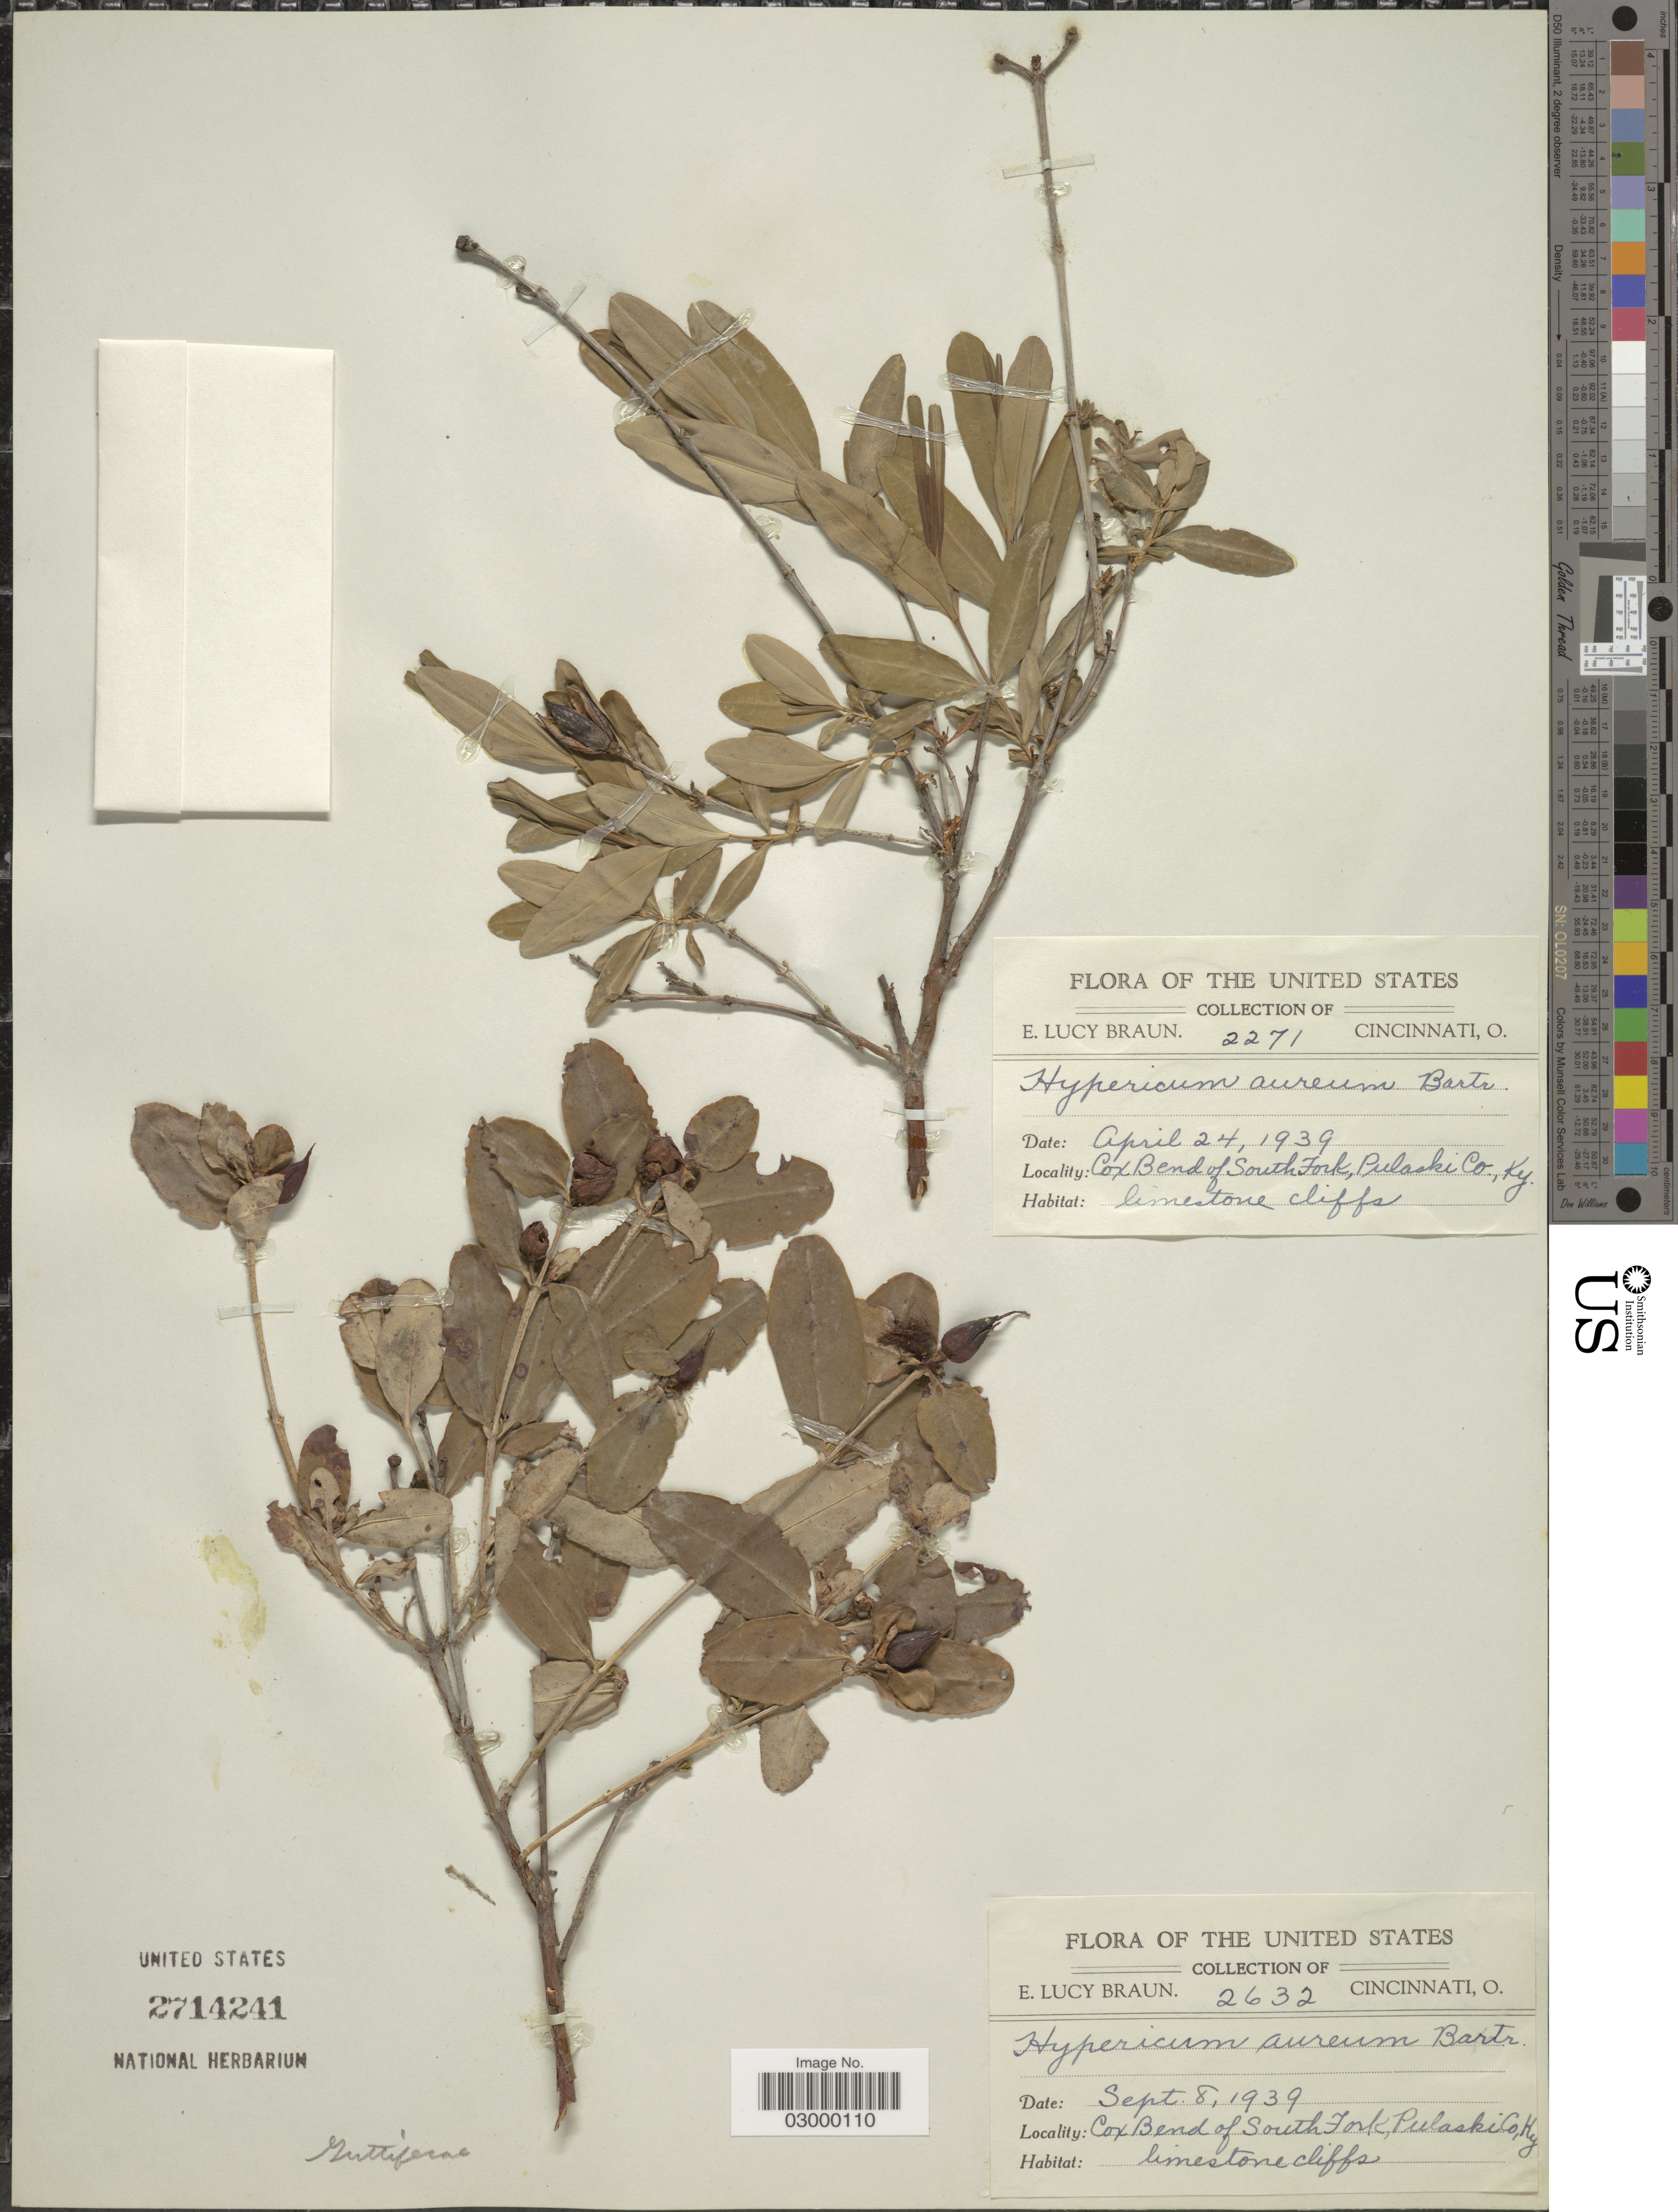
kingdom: Plantae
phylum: Tracheophyta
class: Magnoliopsida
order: Malpighiales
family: Hypericaceae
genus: Hypericum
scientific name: Hypericum aureum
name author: Lour.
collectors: E. L. Braun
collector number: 2632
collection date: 1939-09-08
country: United States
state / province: Kentucky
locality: Cox Bend of South Fork, Pulaski Co.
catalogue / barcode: US 2714241